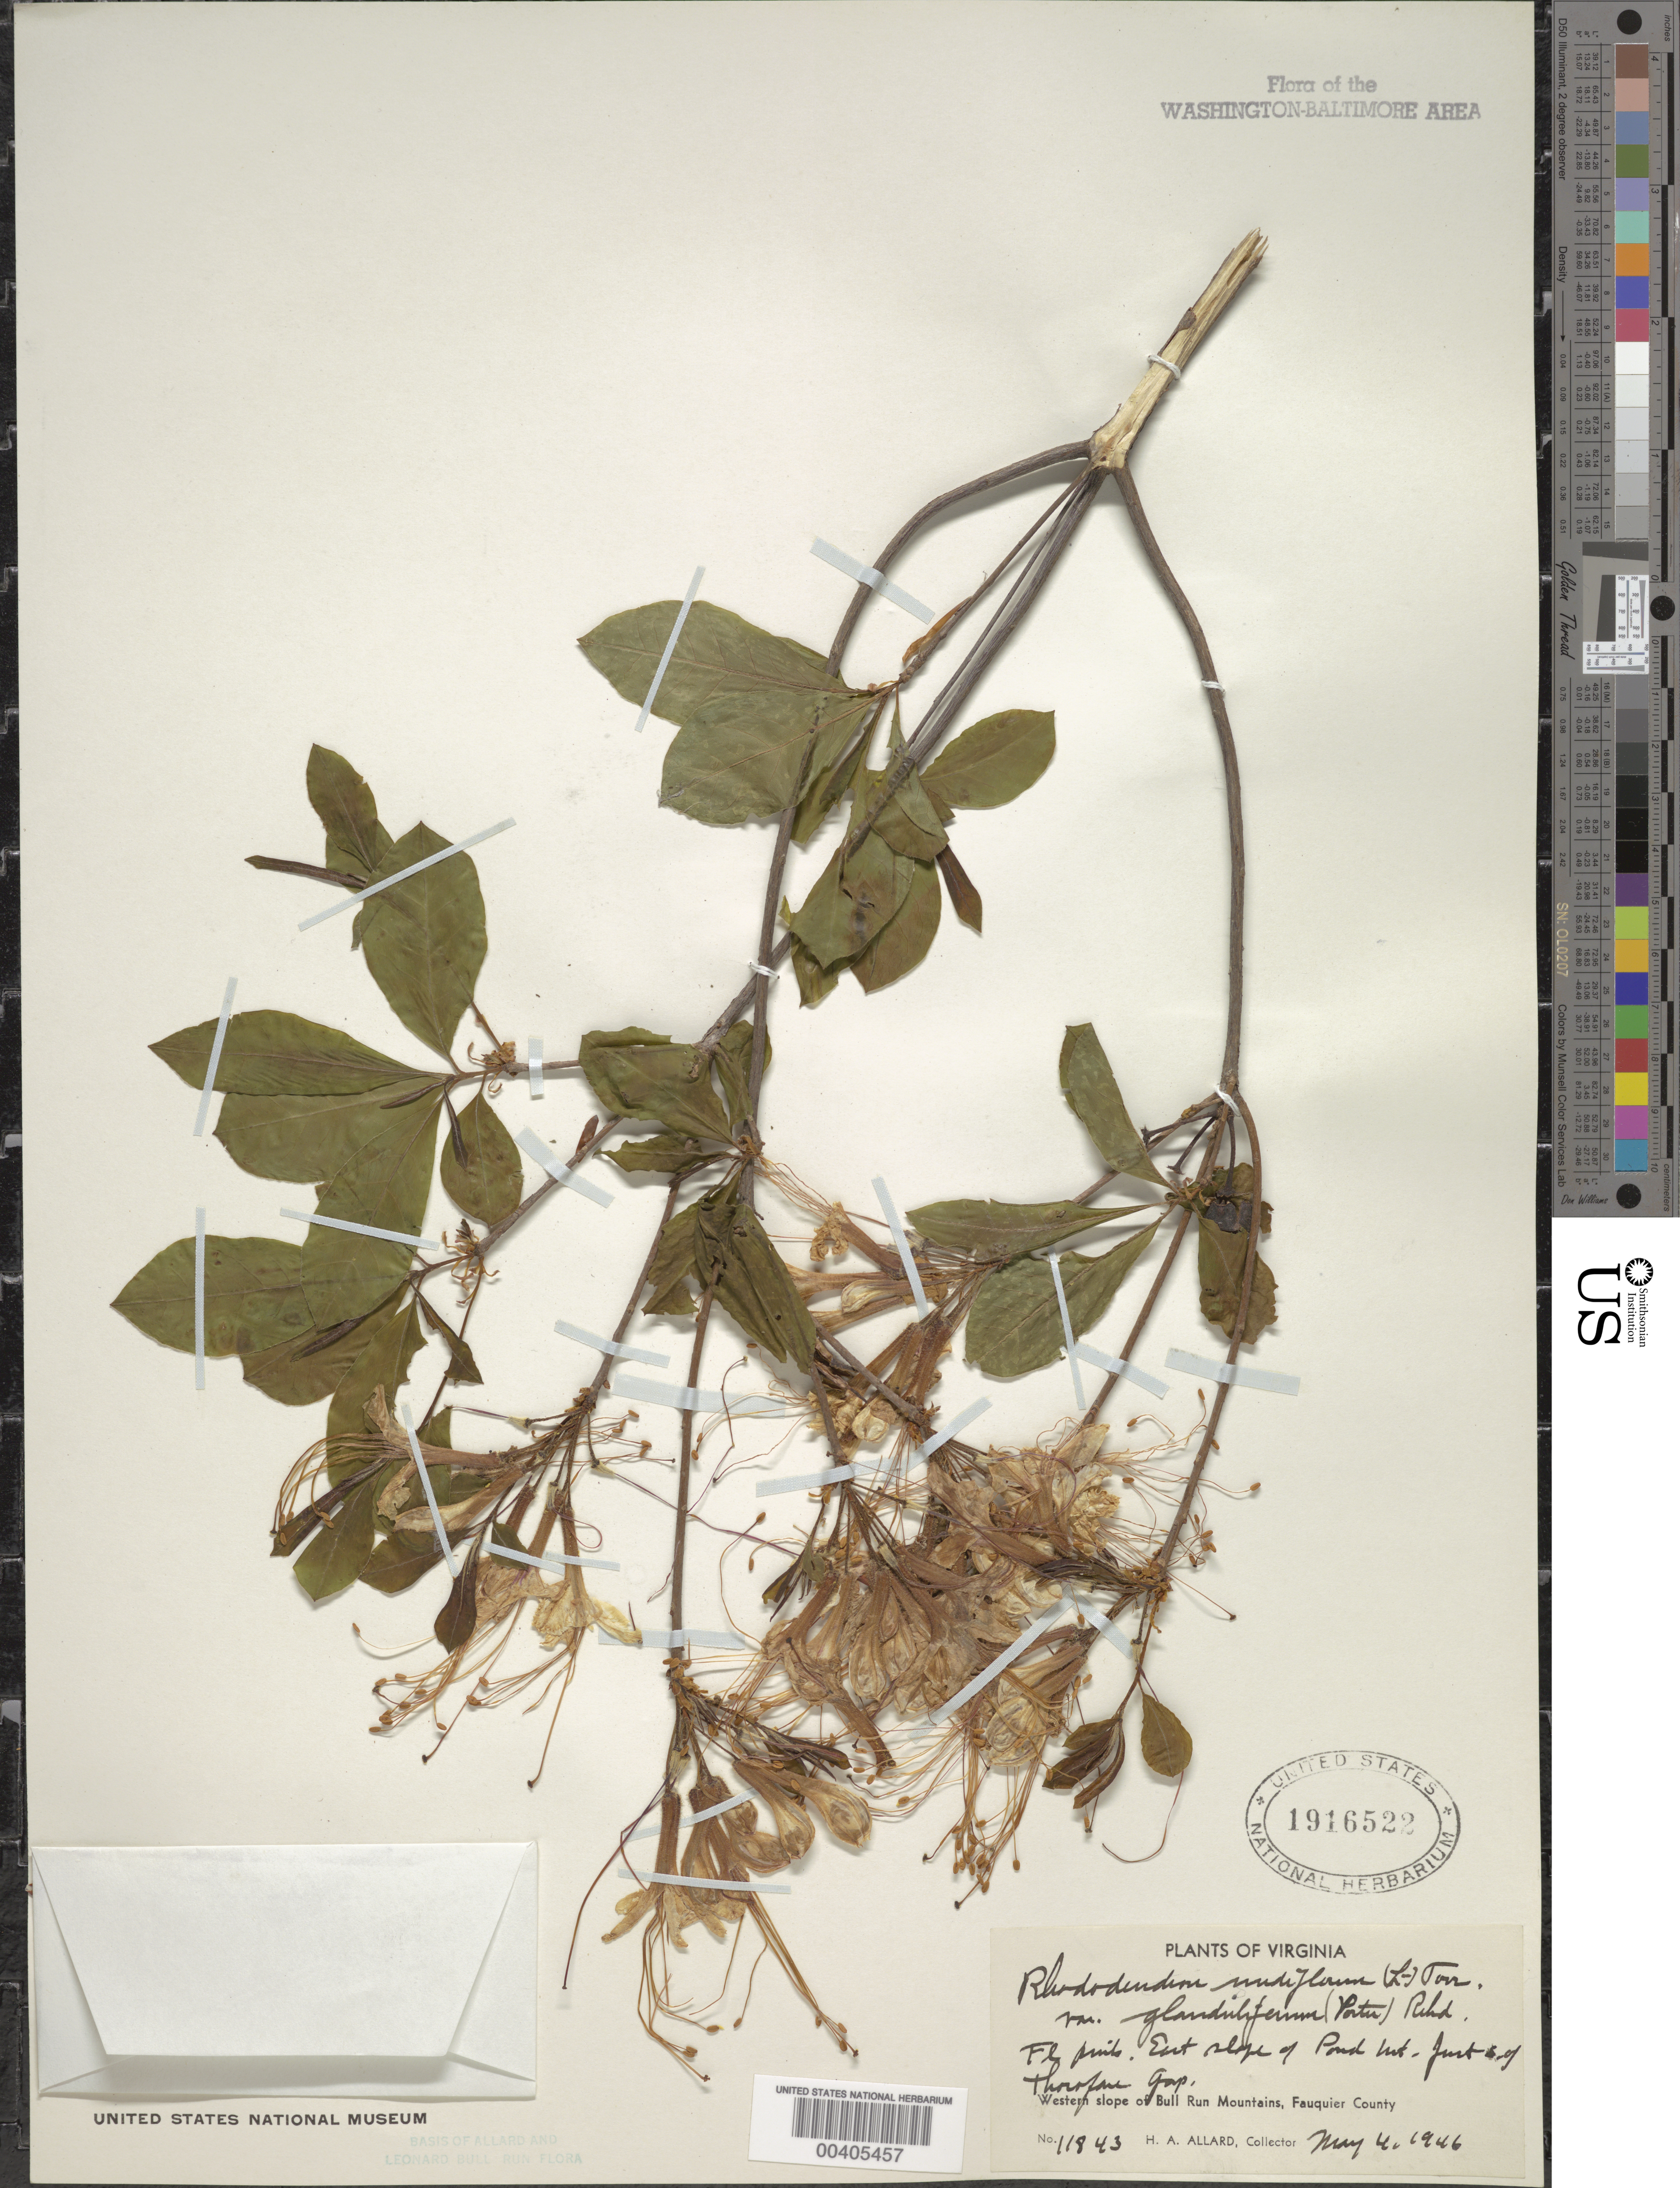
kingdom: Plantae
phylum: Tracheophyta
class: Magnoliopsida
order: Ericales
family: Ericaceae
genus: Rhododendron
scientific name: Rhododendron periclymenoides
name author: (Michx.) Shinners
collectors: H. A. Allard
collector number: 11843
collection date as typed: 04 May 1946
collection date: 1946-05-04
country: United States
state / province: Virginia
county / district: Fauquier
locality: South of Thorofare Gap, Pond Mountain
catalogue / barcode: US 1916522